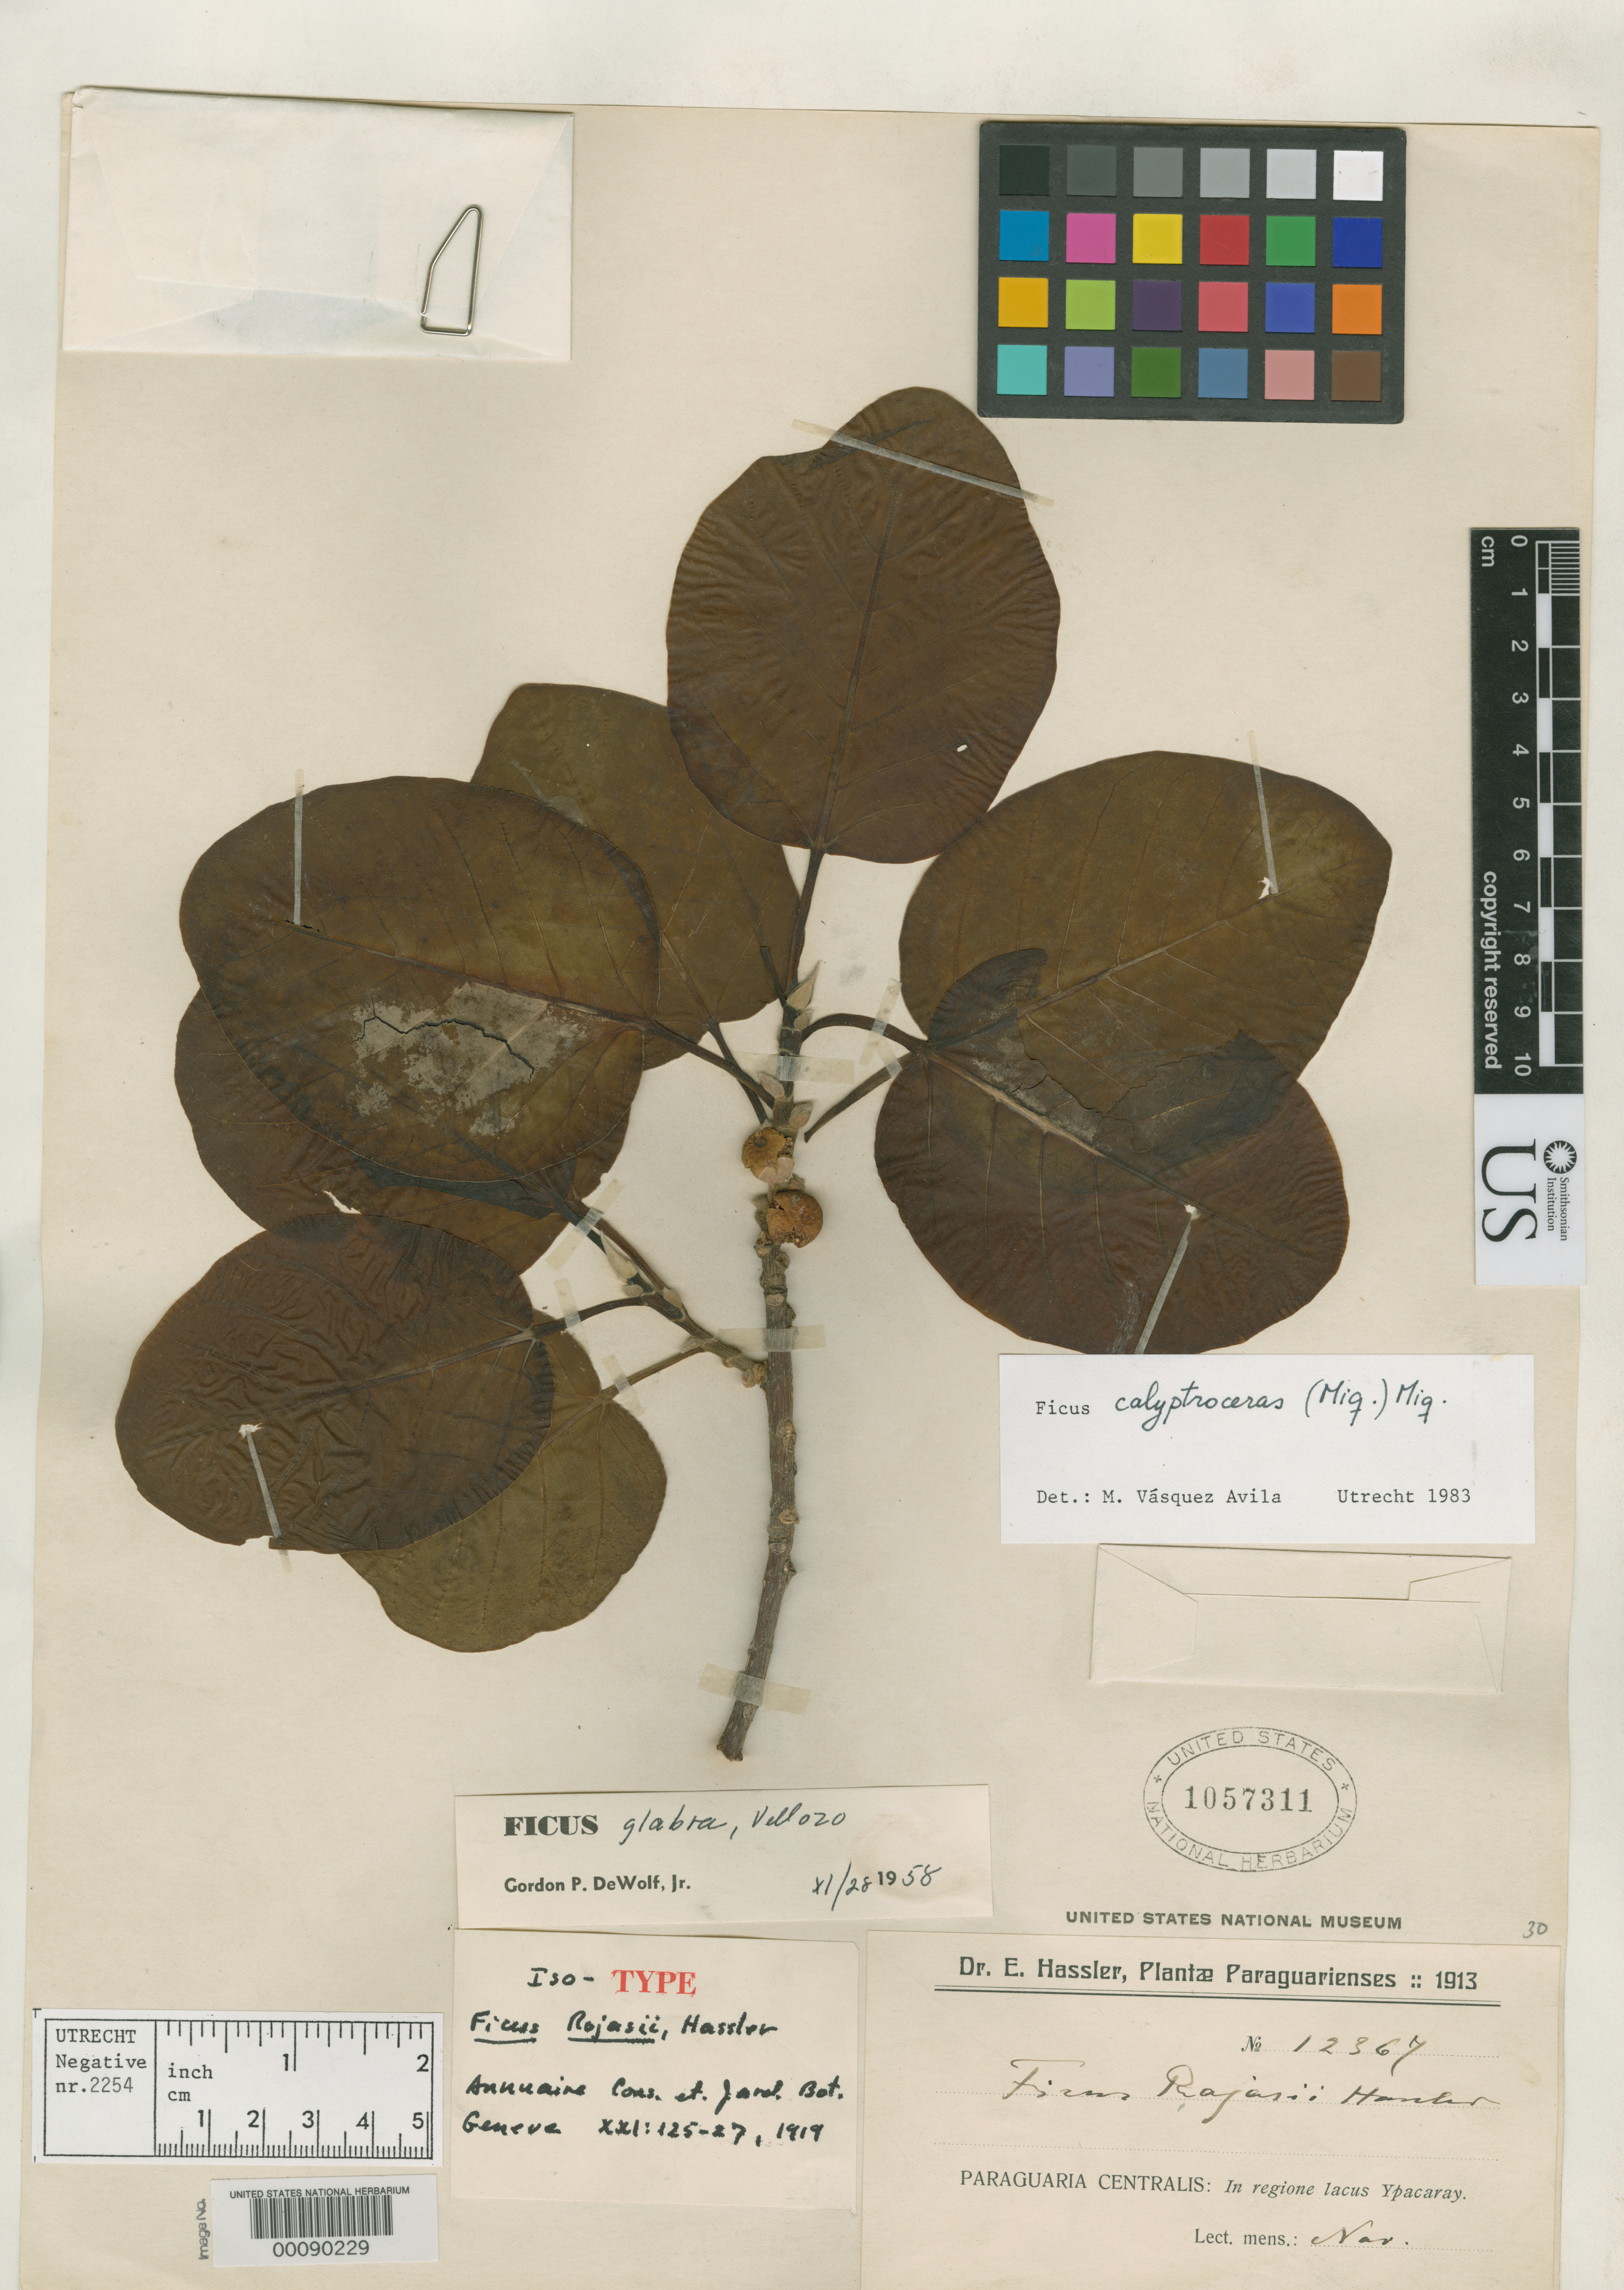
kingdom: Plantae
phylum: Tracheophyta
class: Magnoliopsida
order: Rosales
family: Moraceae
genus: Ficus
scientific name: Ficus rojasii Hassl., nom. illeg.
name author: Hassl.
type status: Isotype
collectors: E. Hassler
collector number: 12367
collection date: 1913-11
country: Paraguay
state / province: Central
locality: Paraguaria Centralis: in regione lacus Ypacaray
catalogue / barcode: US 1057311